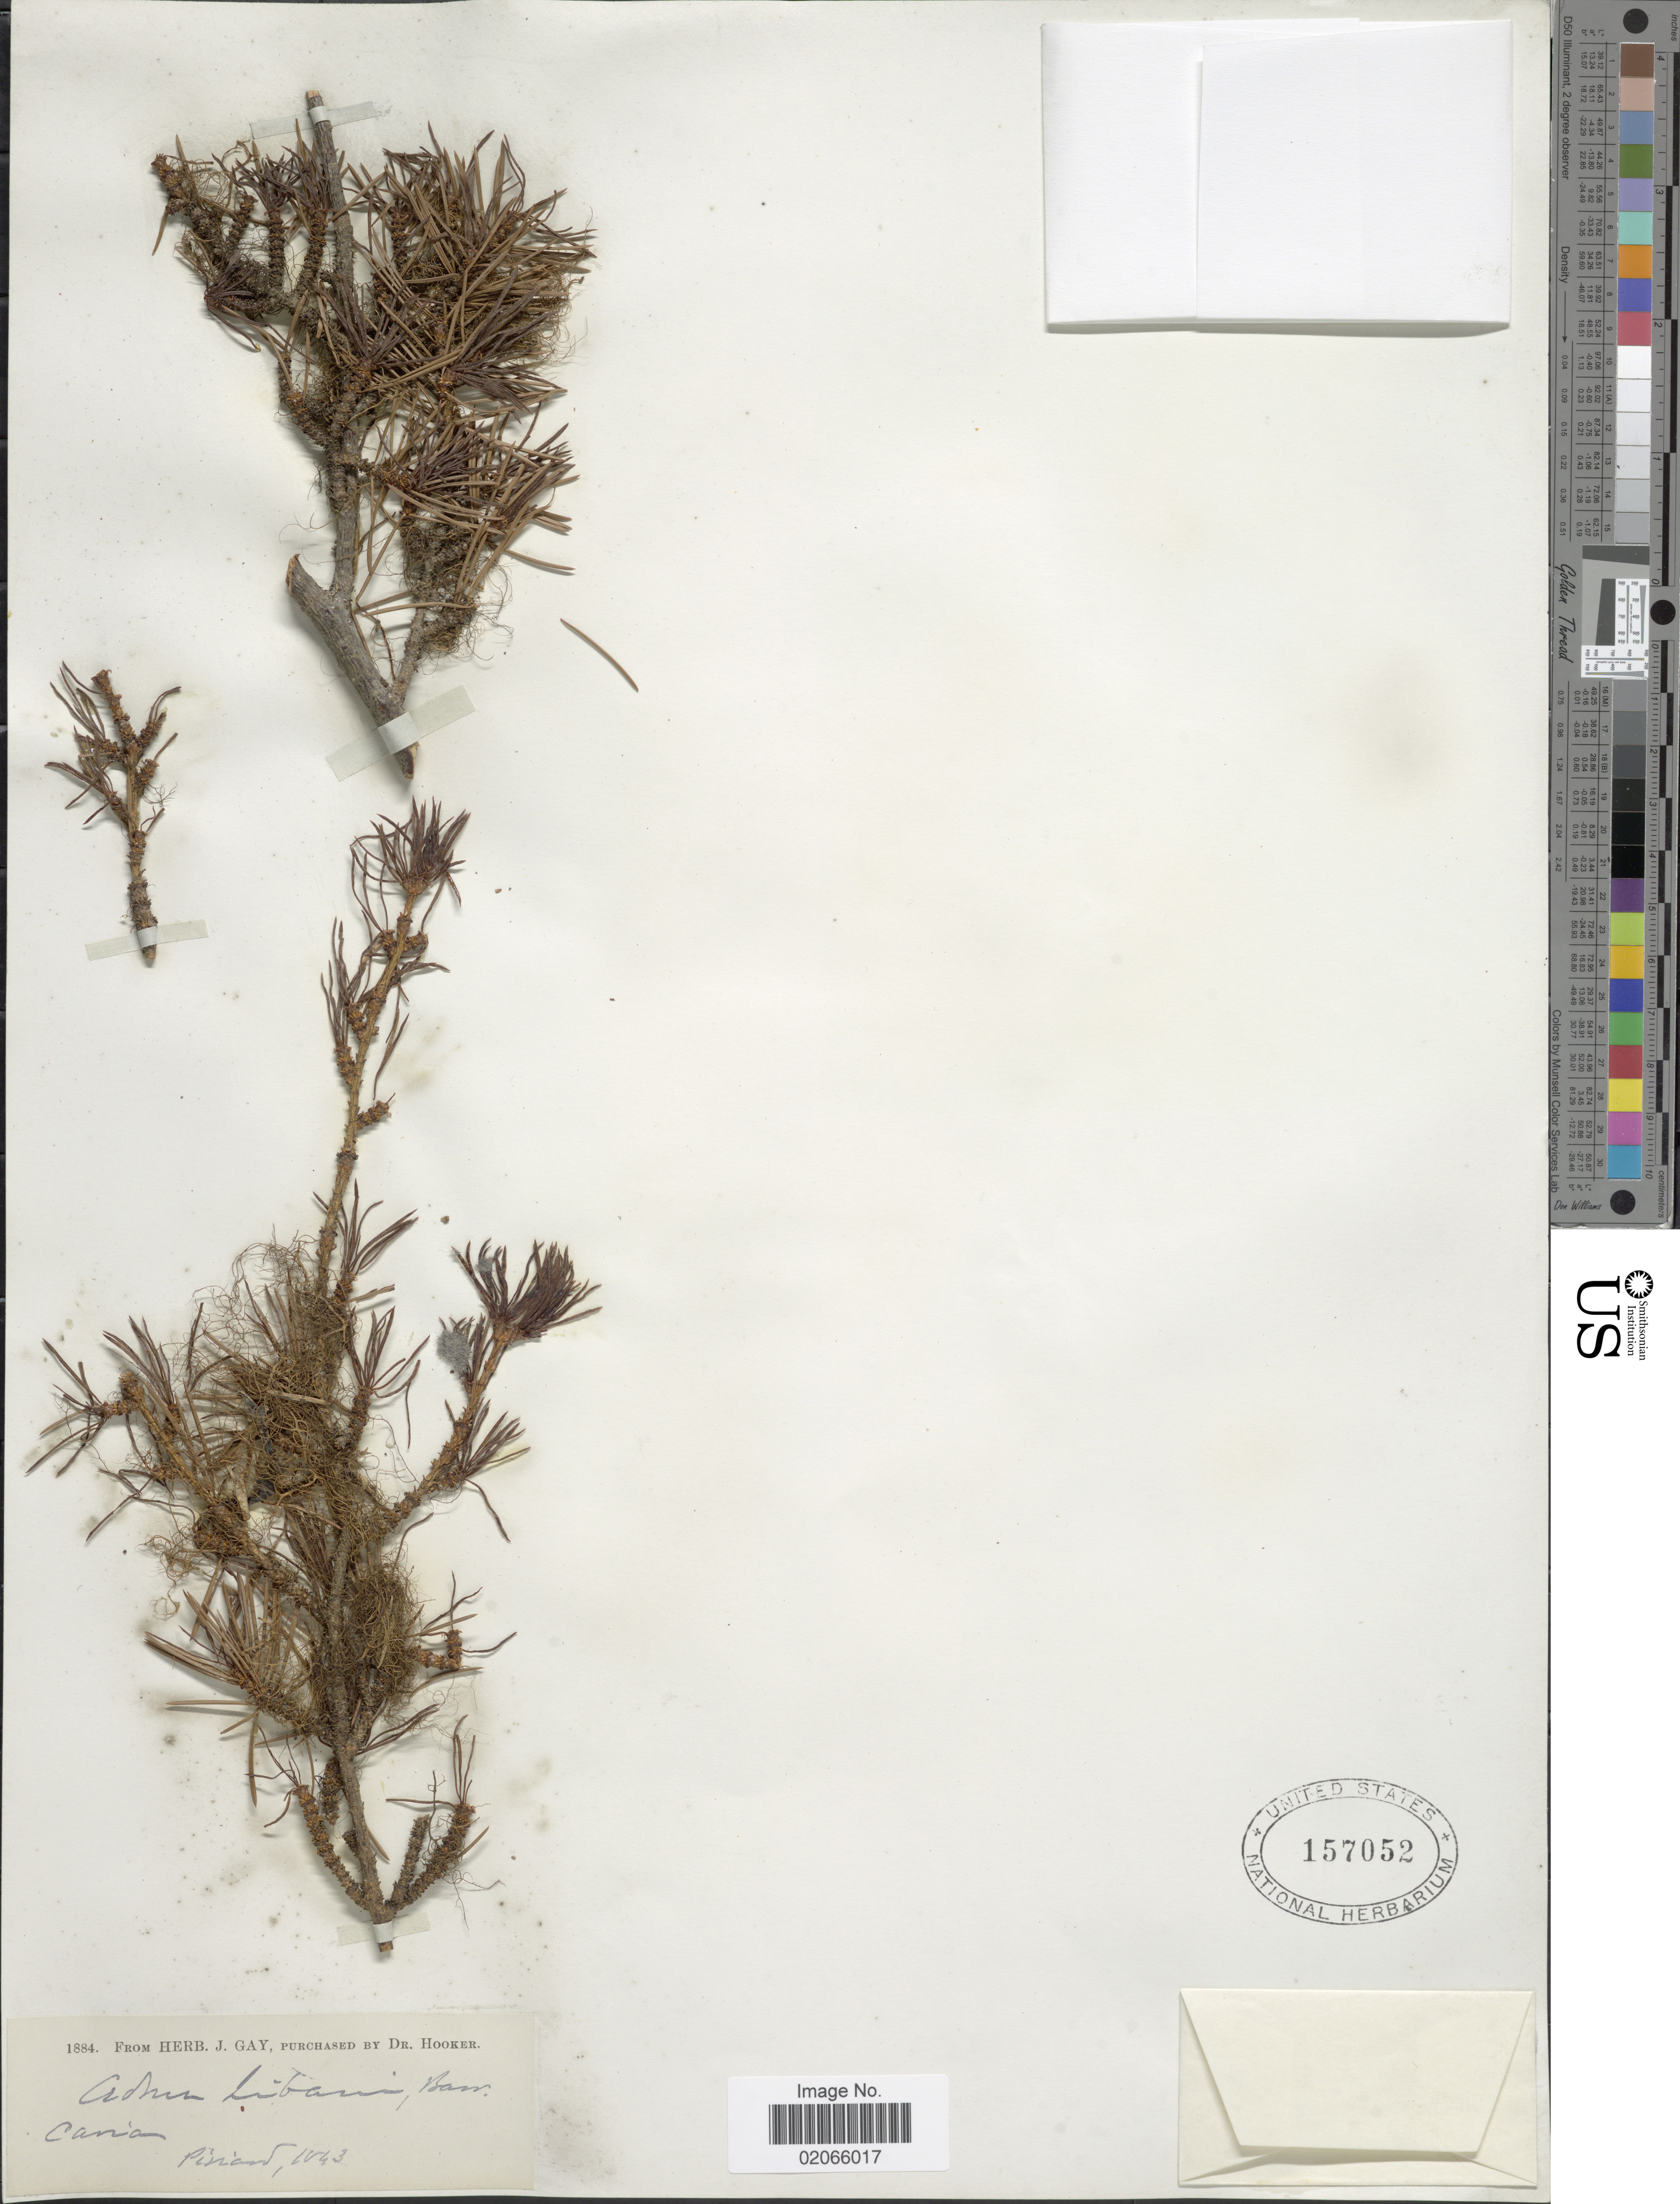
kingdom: Plantae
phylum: Tracheophyta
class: Pinopsida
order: Pinales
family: Pinaceae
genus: Cedrus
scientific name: Cedrus libani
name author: A. Rich.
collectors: -. Pinard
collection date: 1843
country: Turkey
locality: Caria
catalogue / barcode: US 157052